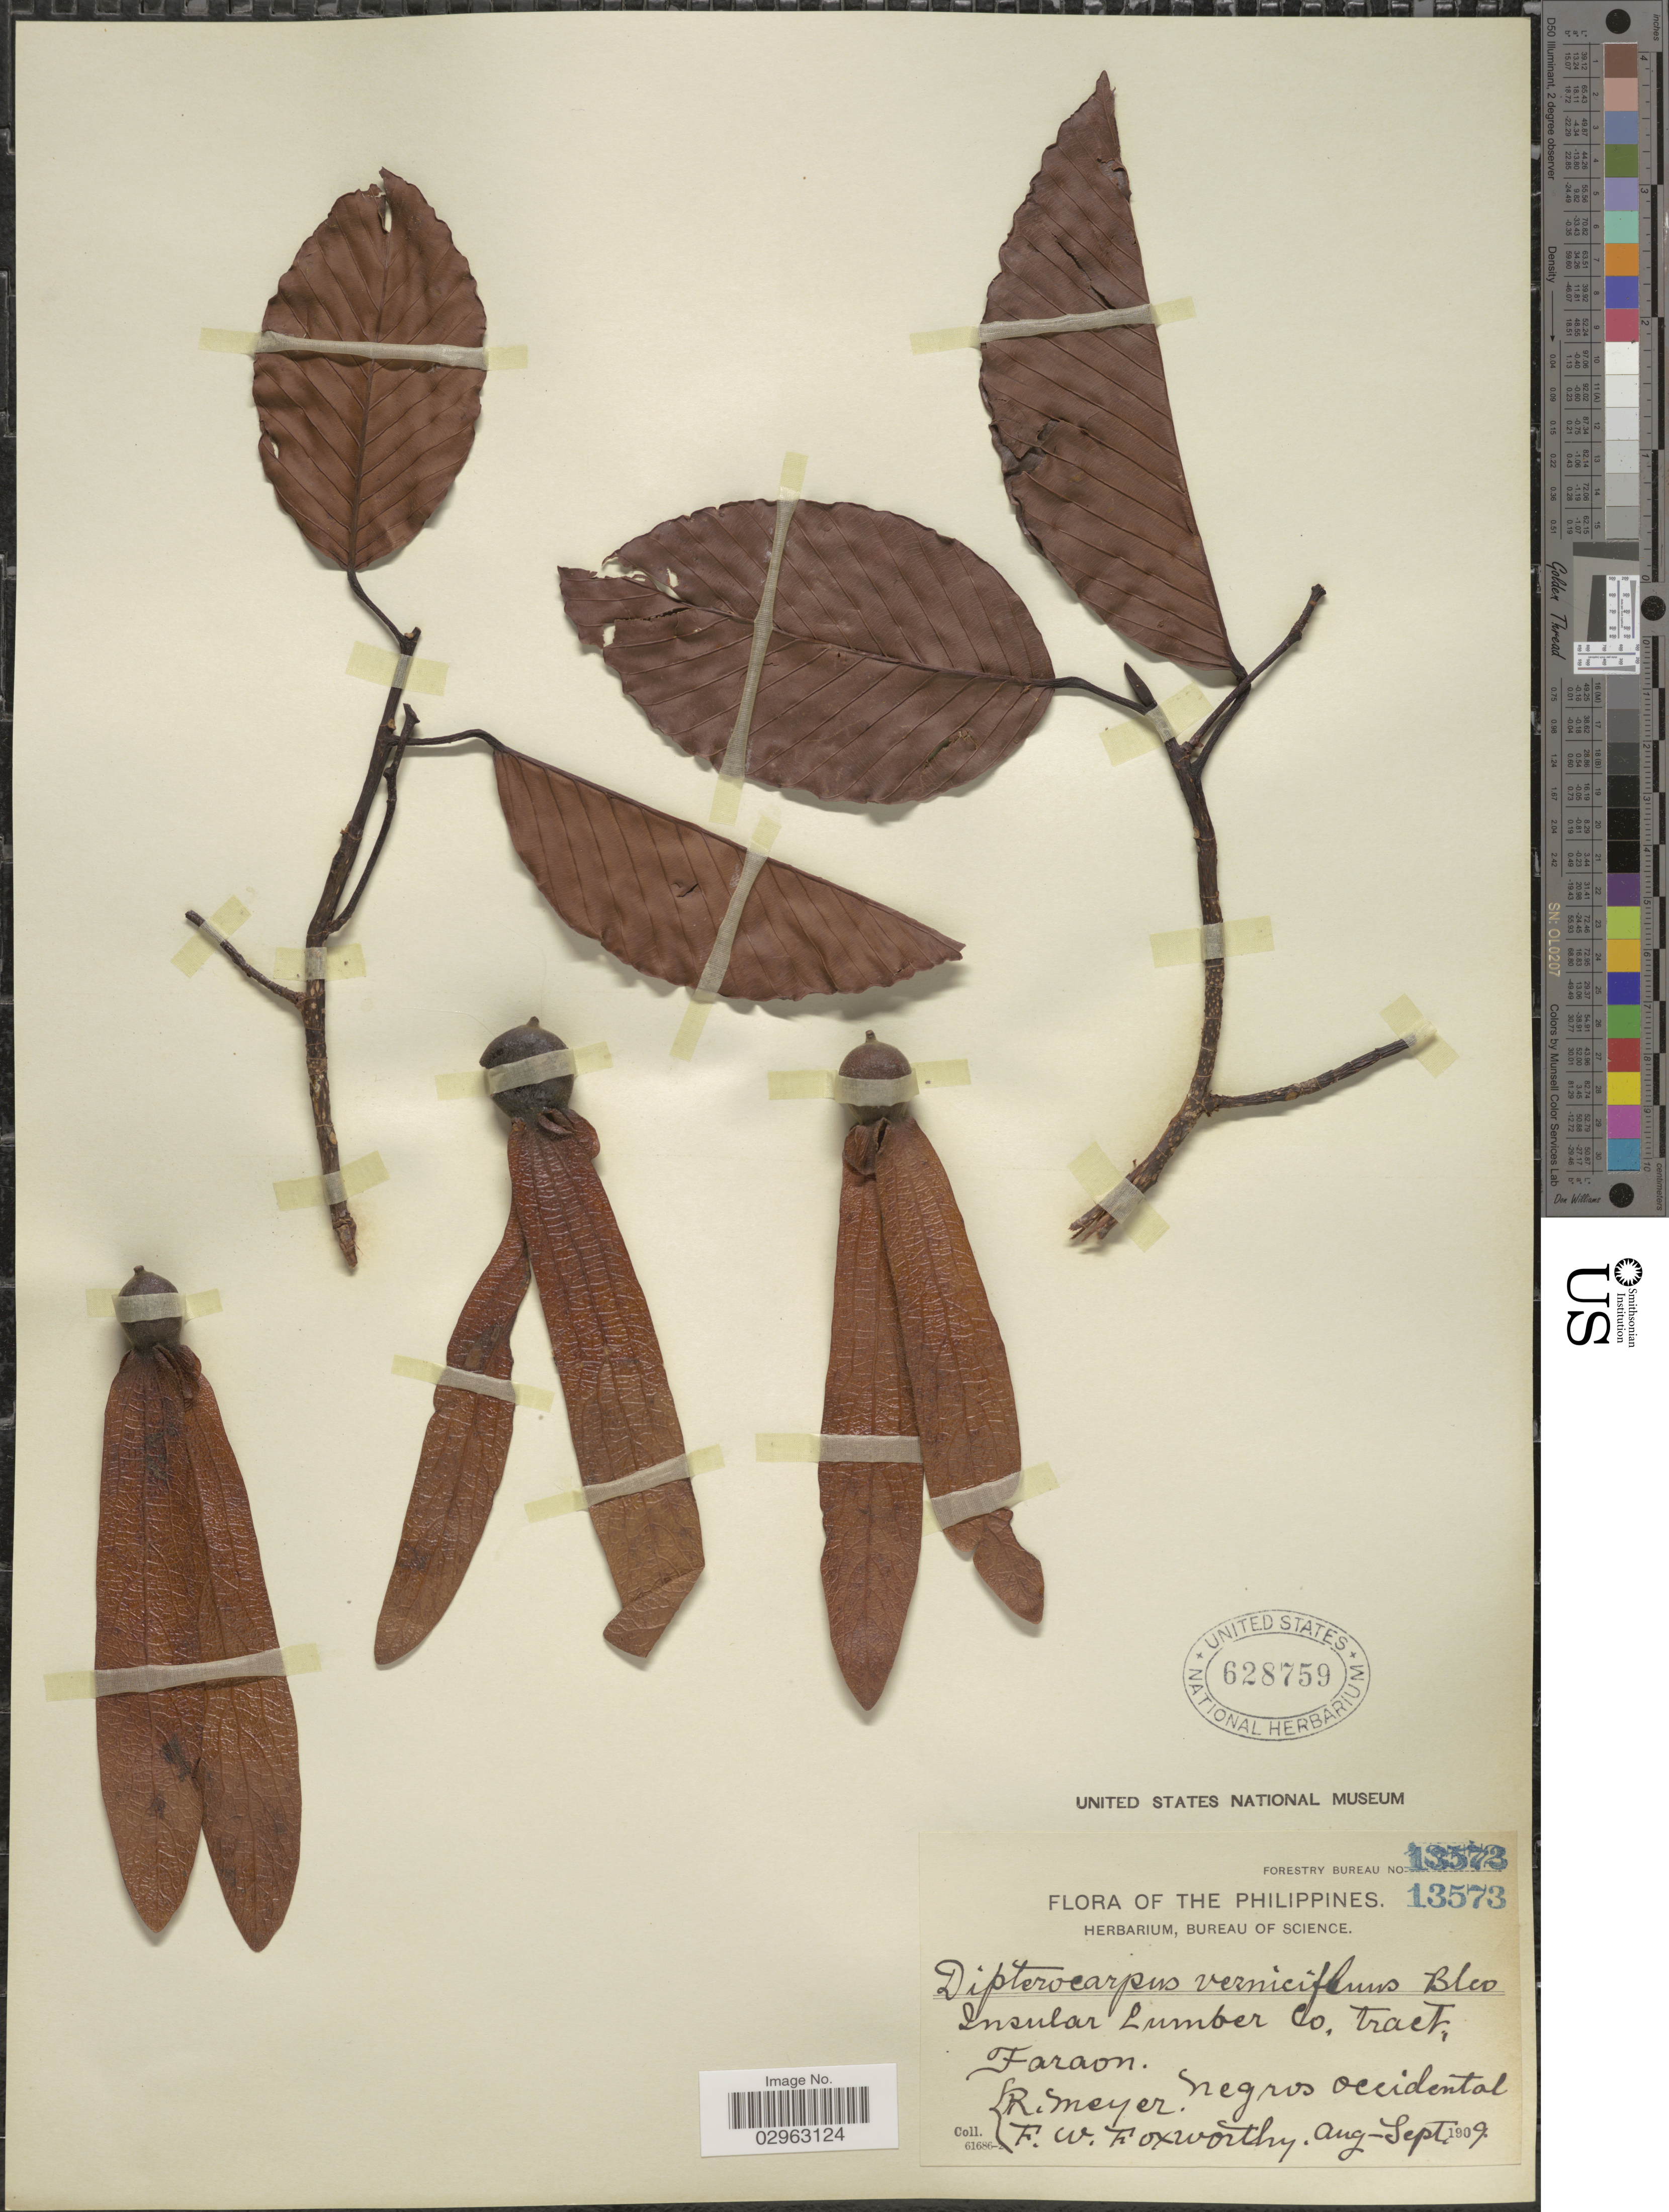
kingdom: Plantae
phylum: Tracheophyta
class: Magnoliopsida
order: Malvales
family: Dipterocarpaceae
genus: Dipterocarpus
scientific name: Dipterocarpus vernicifluus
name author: Blanco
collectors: R. Meyer & F. W. Foxworthy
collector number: Forestry Bureau 13573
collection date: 1909-08/1909-09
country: Philippines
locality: Insular Lumber Co. Tract. Faraon. Negros Occidental.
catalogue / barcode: US 628759